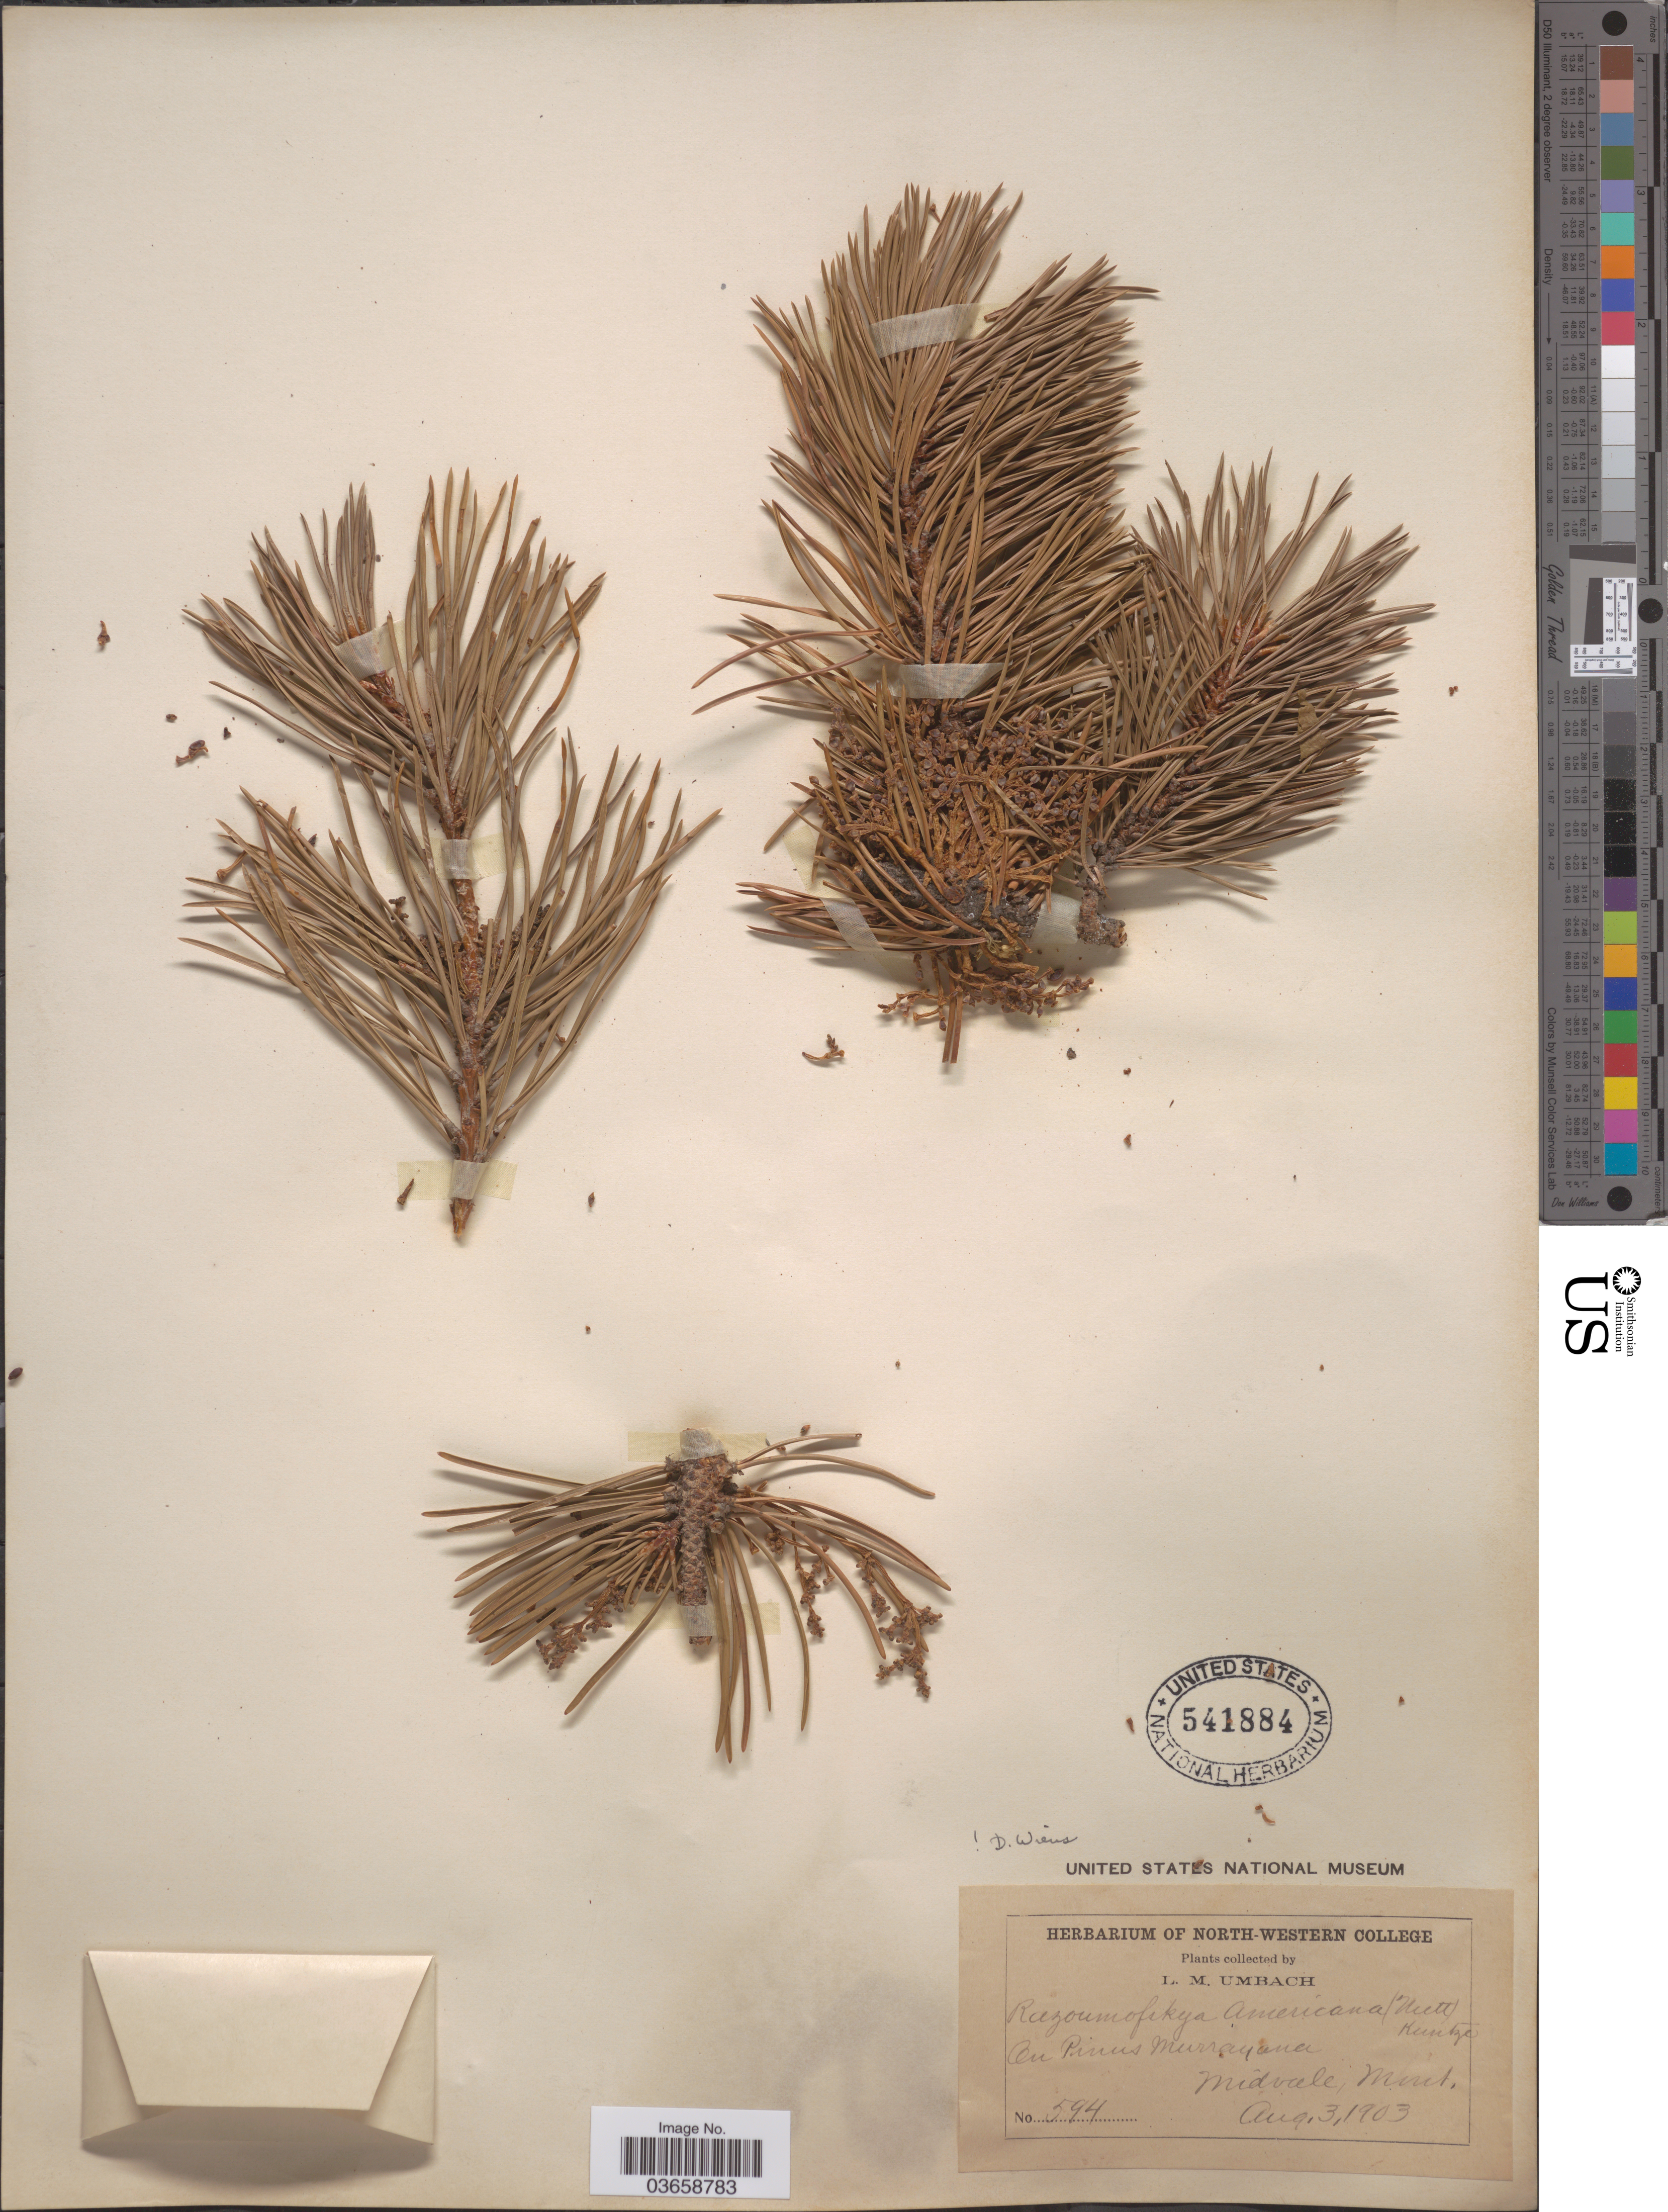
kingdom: Plantae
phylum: Tracheophyta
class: Magnoliopsida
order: Santalales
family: Viscaceae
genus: Arceuthobium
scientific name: Arceuthobium americanum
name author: Nutt. ex A. Gray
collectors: L. M. Umbach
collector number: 594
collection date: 1903-08-03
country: United States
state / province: Montana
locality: Midvale.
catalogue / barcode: US 541884